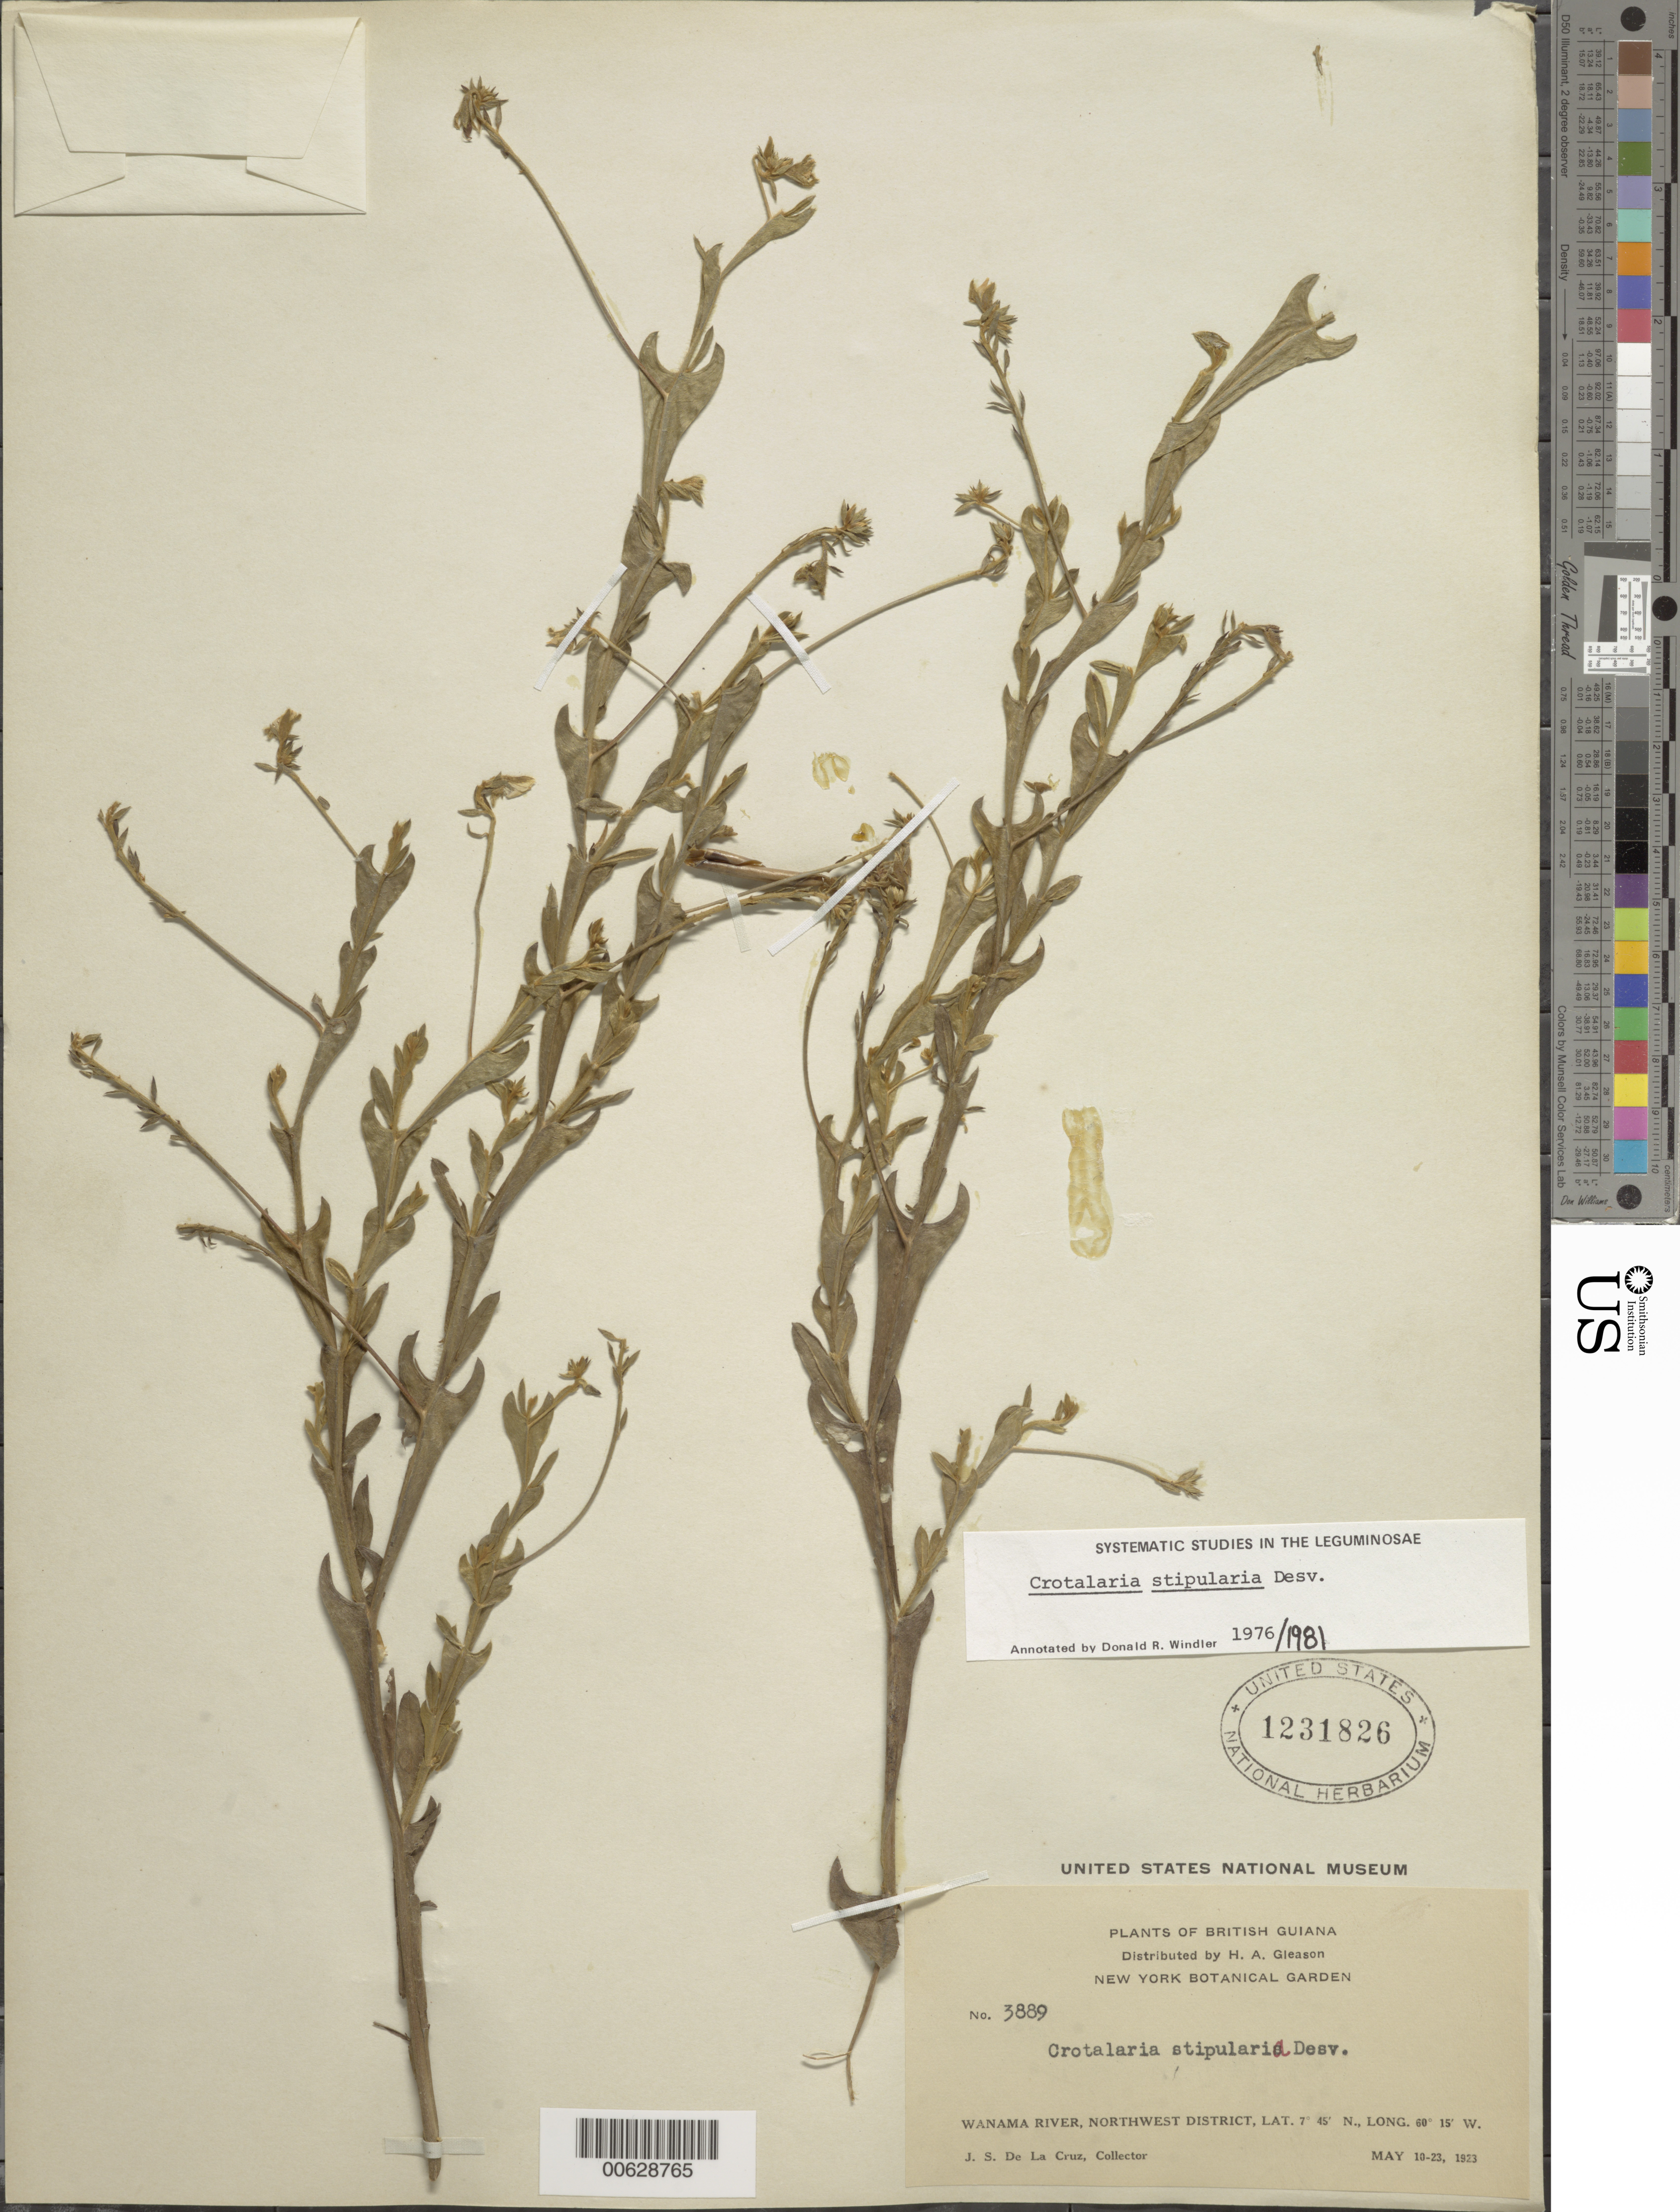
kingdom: Plantae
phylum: Tracheophyta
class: Magnoliopsida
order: Fabales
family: Fabaceae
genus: Crotalaria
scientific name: Crotalaria stipularia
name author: Desv.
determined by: Windler, D. R.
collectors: J. S. de la Cruz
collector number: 3889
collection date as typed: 10-May-23 to 23-May-23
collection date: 1923-05-10/1923-05-23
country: Guyana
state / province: Barima-Waini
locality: Wanama R., NW District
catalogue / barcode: US 1231826